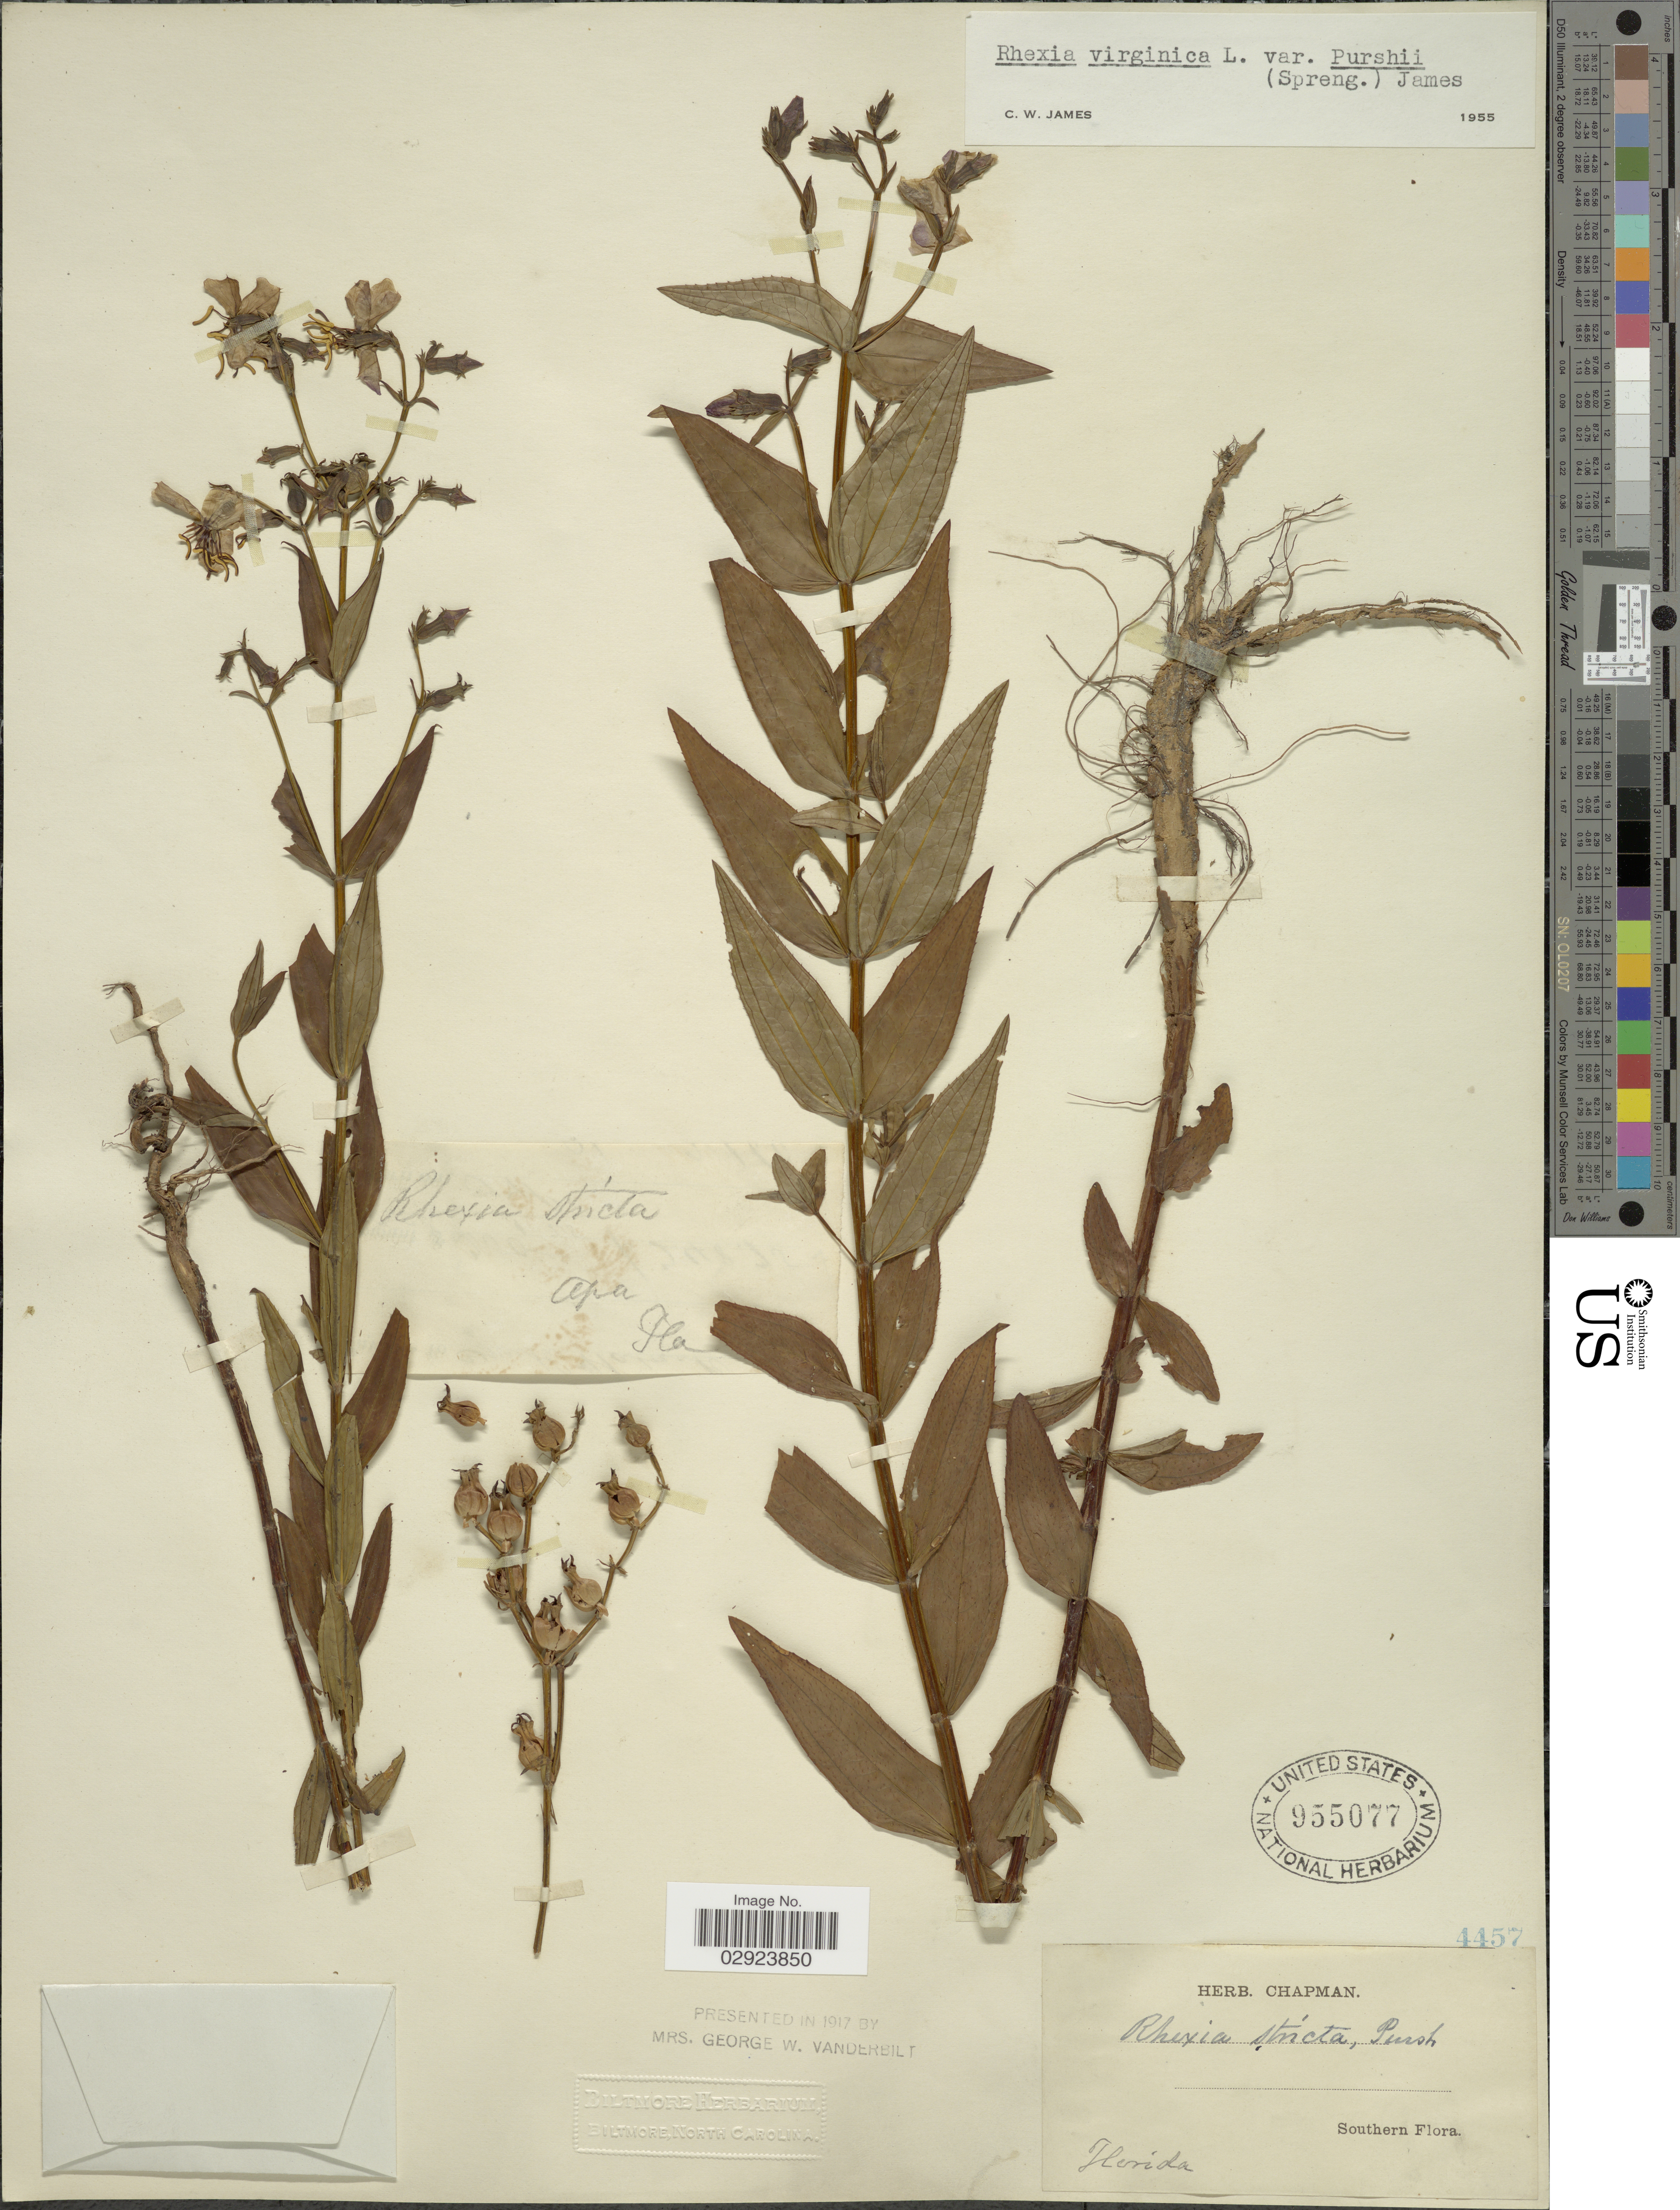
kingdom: Plantae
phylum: Tracheophyta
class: Magnoliopsida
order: Myrtales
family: Melastomataceae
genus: Rhexia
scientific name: Rhexia virginica var. purshii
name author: (Spreng.) C.W. James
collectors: ex herb. Chapman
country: United States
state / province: Florida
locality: Southern.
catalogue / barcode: US 955077